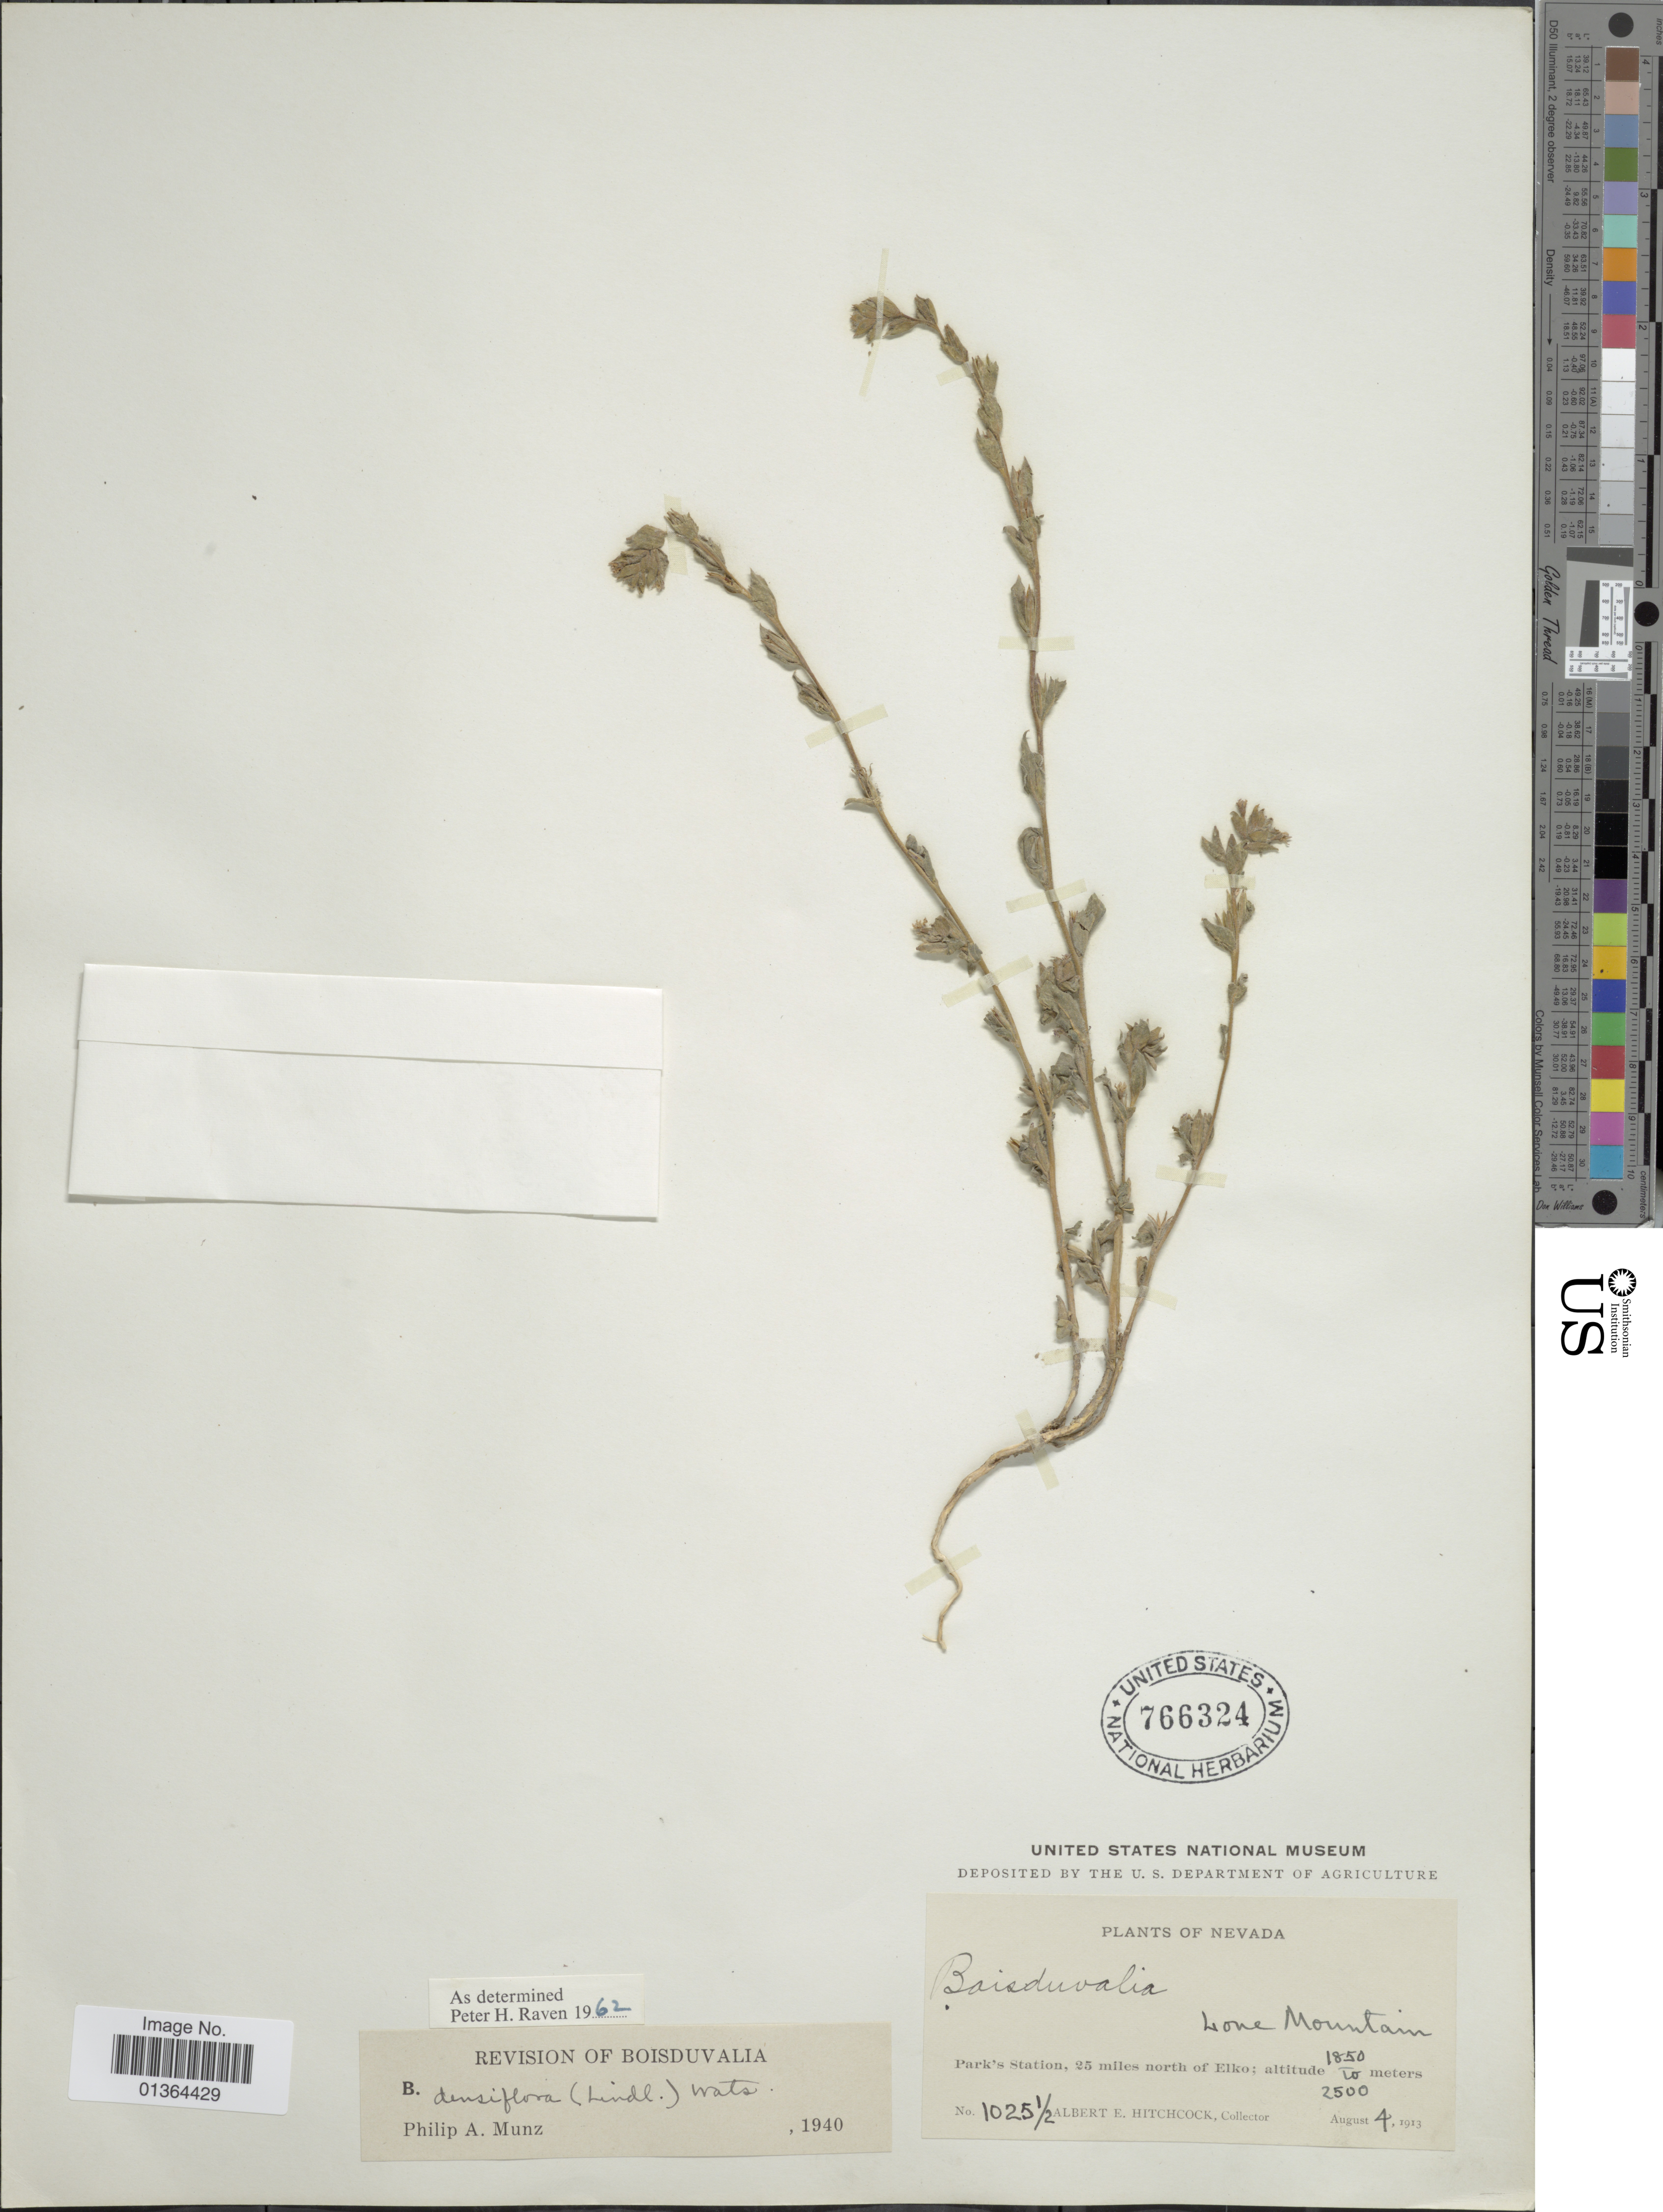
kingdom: Plantae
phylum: Tracheophyta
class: Magnoliopsida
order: Myrtales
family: Onagraceae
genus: Epilobium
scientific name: Epilobium densiflorum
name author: (Lindl.) Hoch & P.H. Raven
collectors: A. Hitchcock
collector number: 1025 1/2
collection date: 1913-08-04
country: United States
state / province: Nevada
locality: Park's Station, 25 miles north of Elko, Lone Mountain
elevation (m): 1850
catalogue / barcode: US 766324